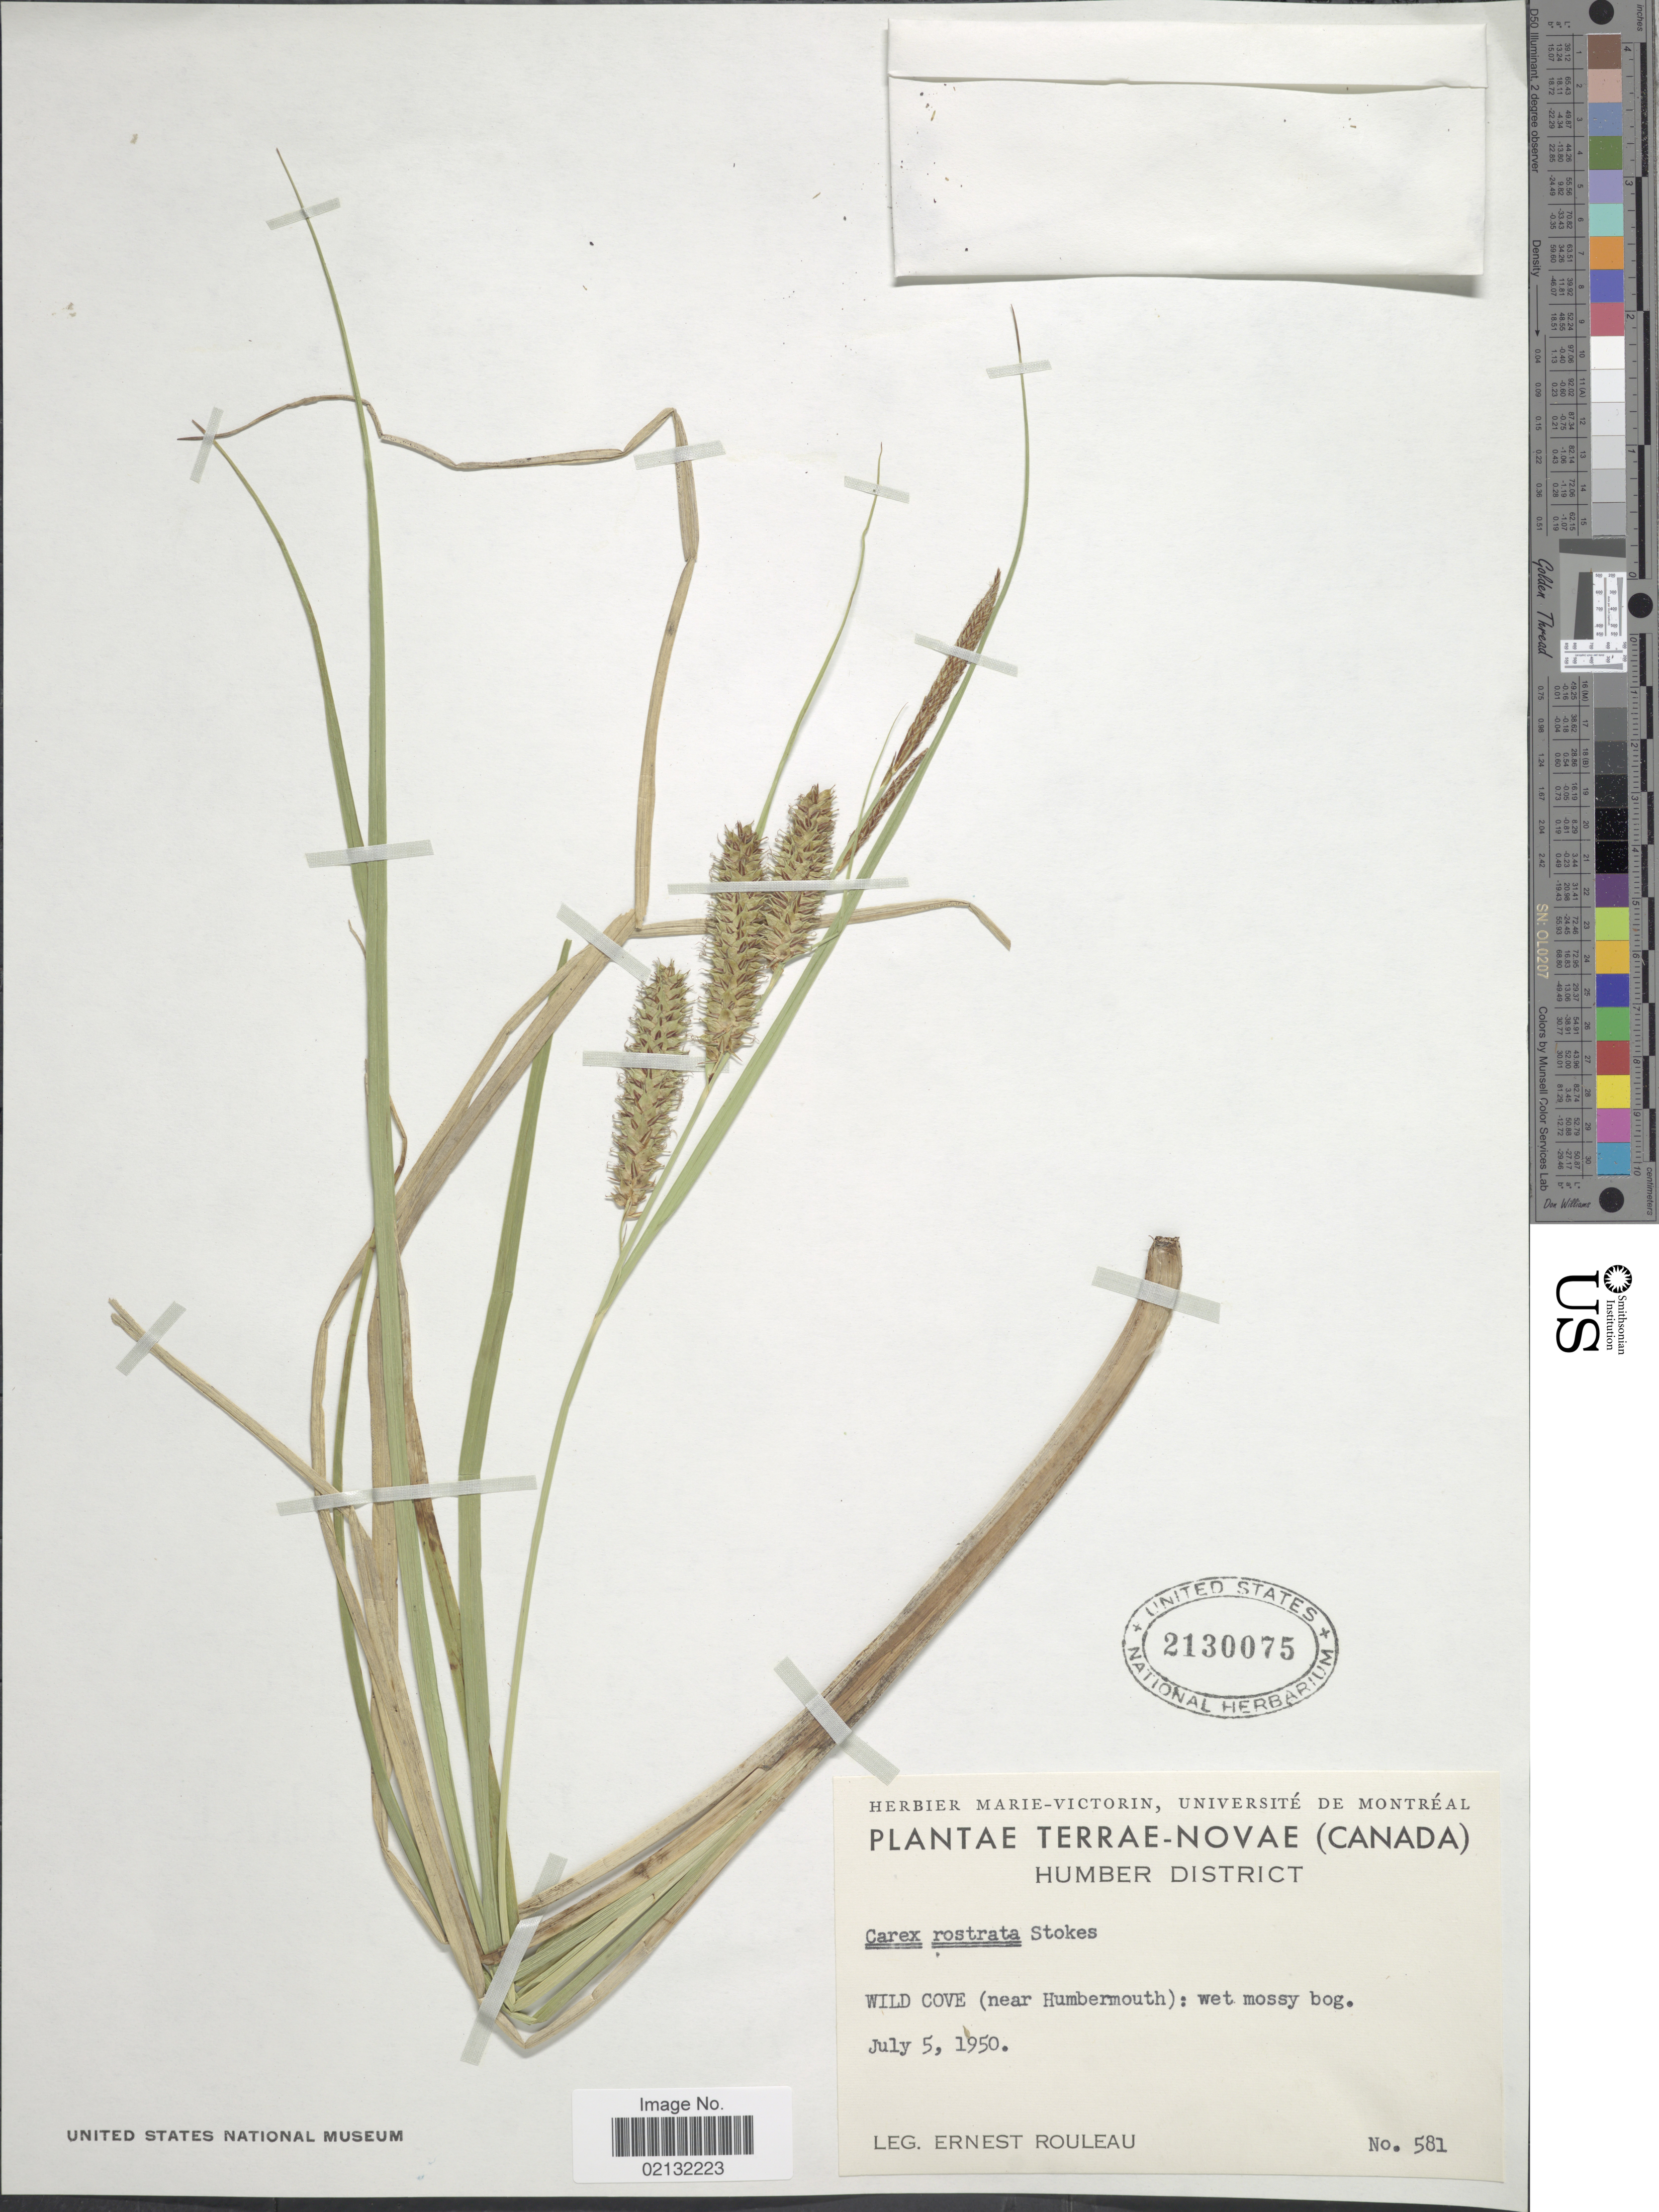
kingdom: Plantae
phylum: Tracheophyta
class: Liliopsida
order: Poales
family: Cyperaceae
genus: Carex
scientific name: Carex rostrata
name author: Stokes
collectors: E. Rouleau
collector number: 581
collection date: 1950-07-05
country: Canada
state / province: Newfoundland and Labrador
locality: Terrae-Novae, Humber District, Wilde Cove (near Humbermouth): wet mossy bog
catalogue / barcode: US 2130075